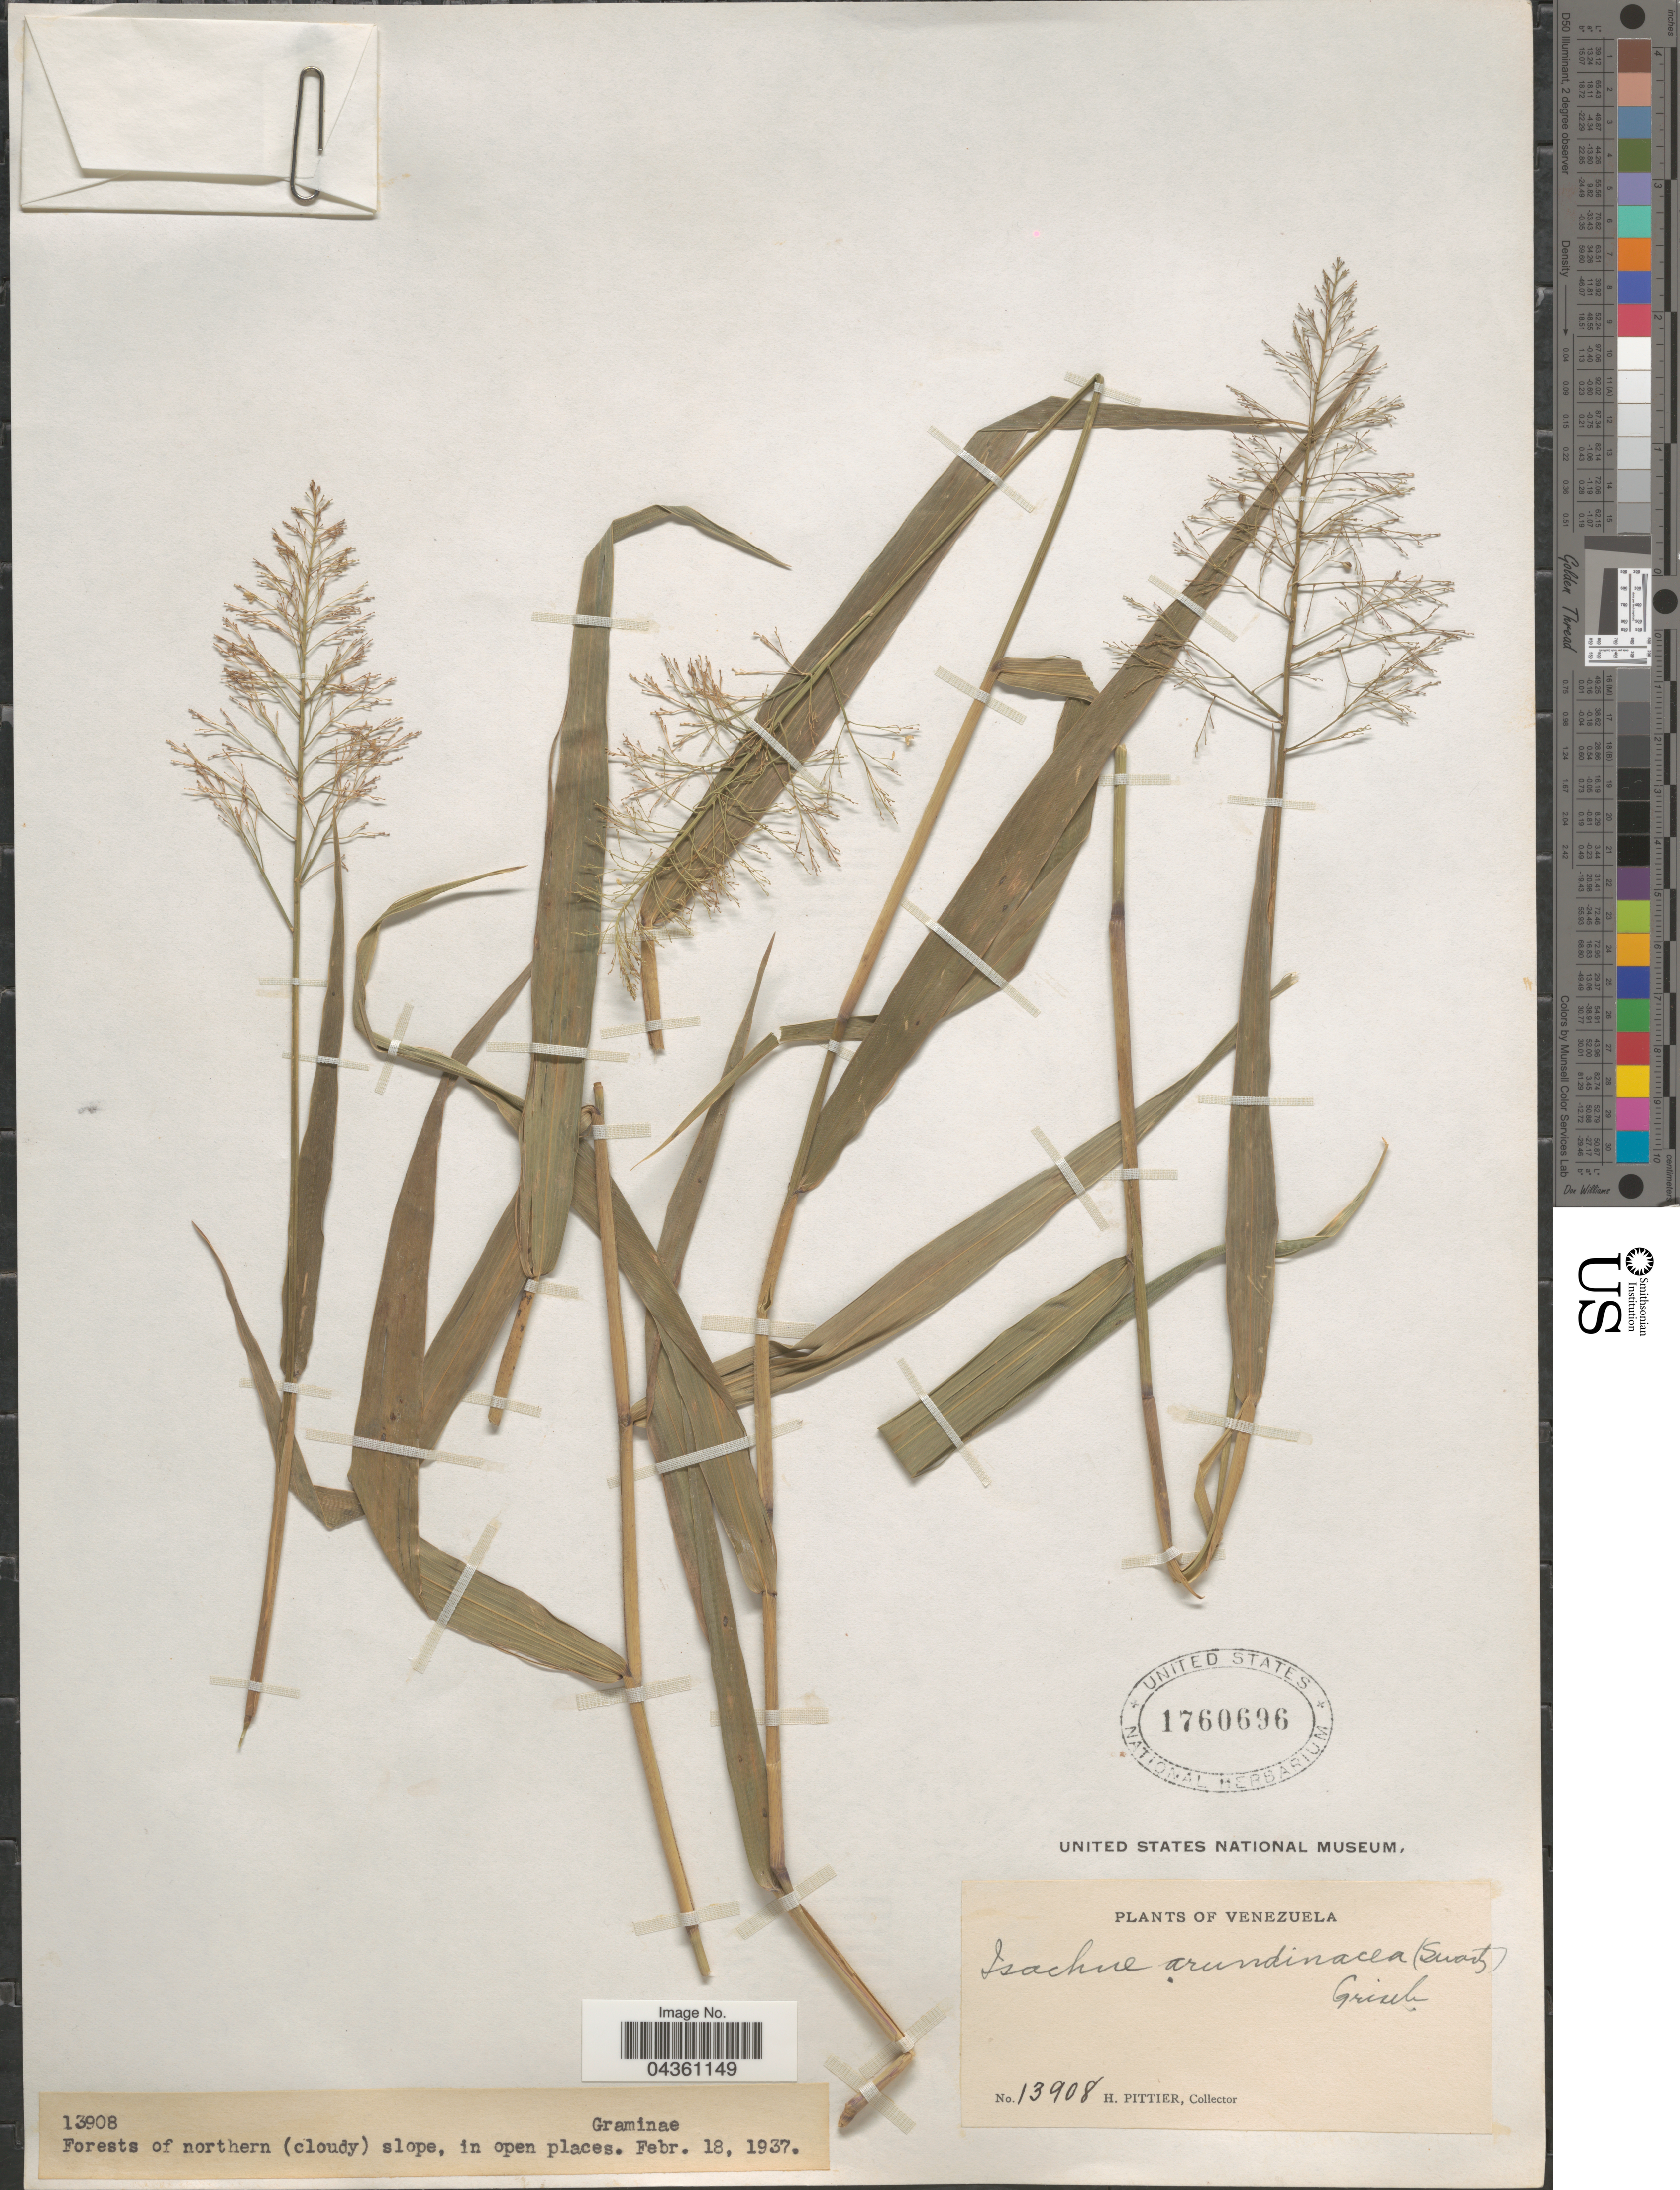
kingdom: Plantae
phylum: Tracheophyta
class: Liliopsida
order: Poales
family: Poaceae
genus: Isachne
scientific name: Isachne ligulata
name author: Swallen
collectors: H. F. Pittier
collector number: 13908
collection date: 1937-02-18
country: Venezuela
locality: Forests of northern (cloudy) slope.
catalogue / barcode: US 1760696